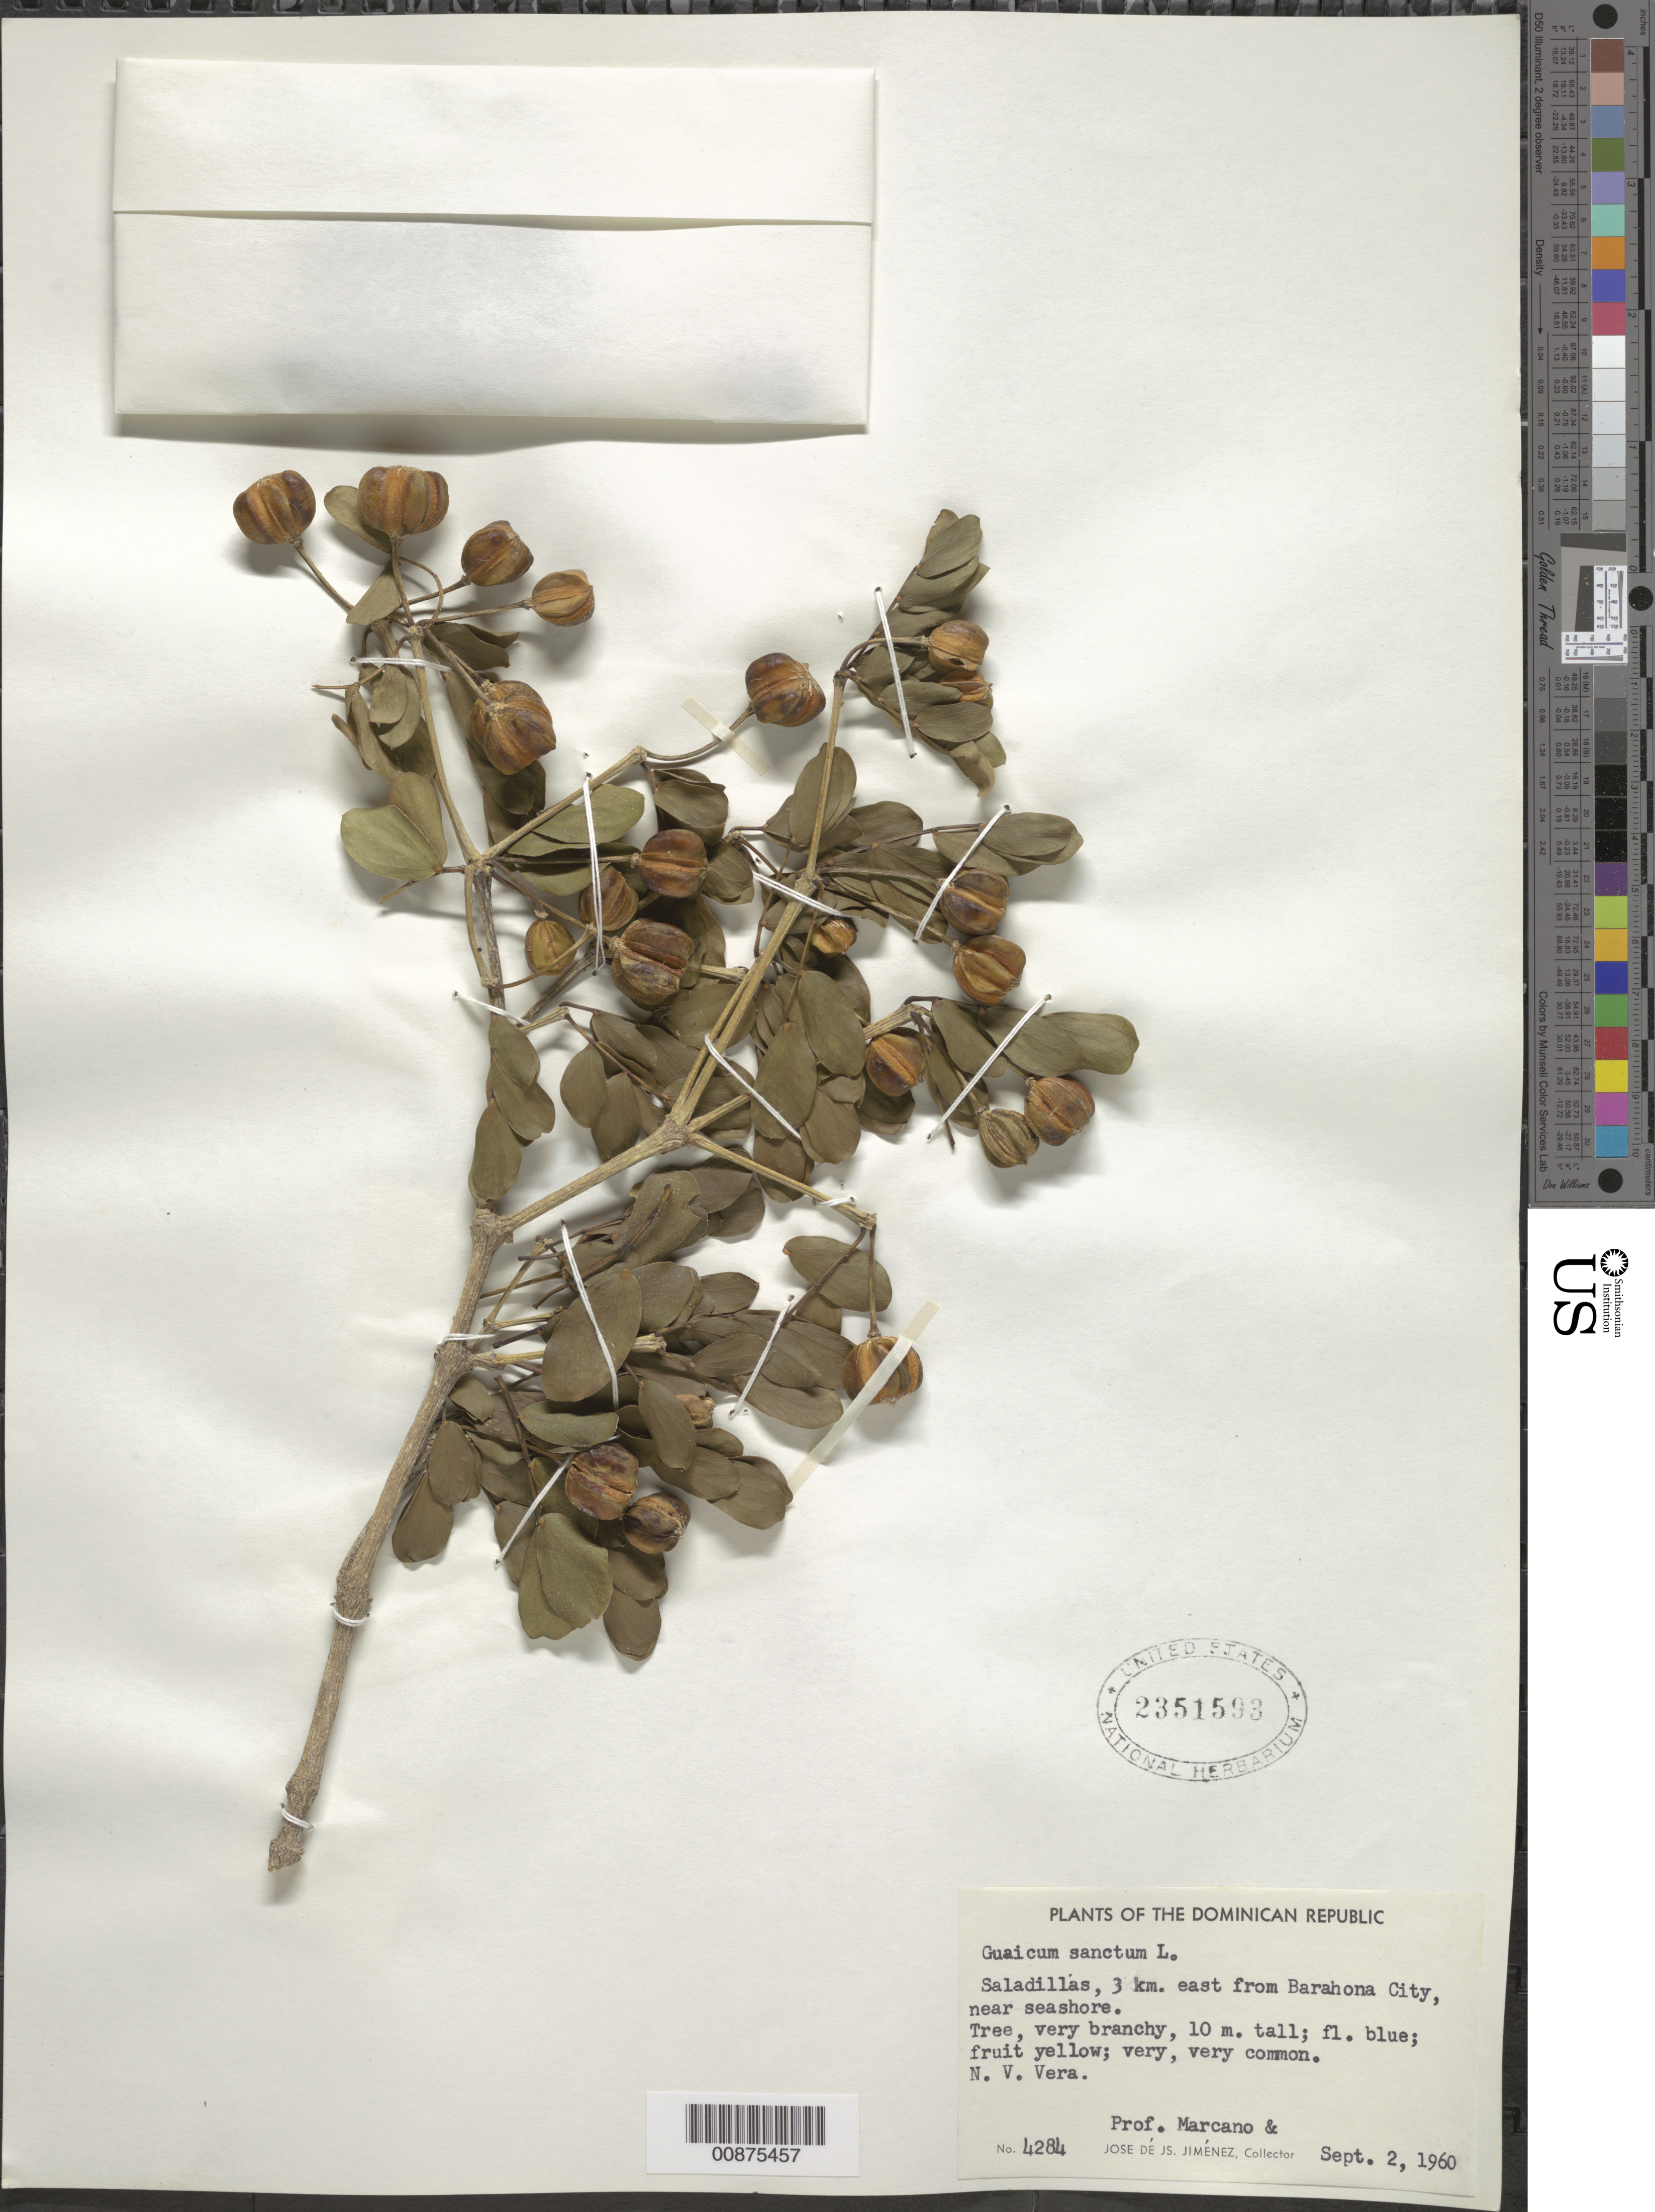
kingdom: Plantae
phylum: Tracheophyta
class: Magnoliopsida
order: Zygophyllales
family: Zygophyllaceae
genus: Guaiacum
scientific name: Guaiacum sanctum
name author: L.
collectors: J. J. Jiménez Almonte & E. J. Marcano F.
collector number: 4284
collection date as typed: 02 Sep 1960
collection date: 1960-09-02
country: Dominican Republic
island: Hispaniola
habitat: Near seashore.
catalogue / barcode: US 2351593